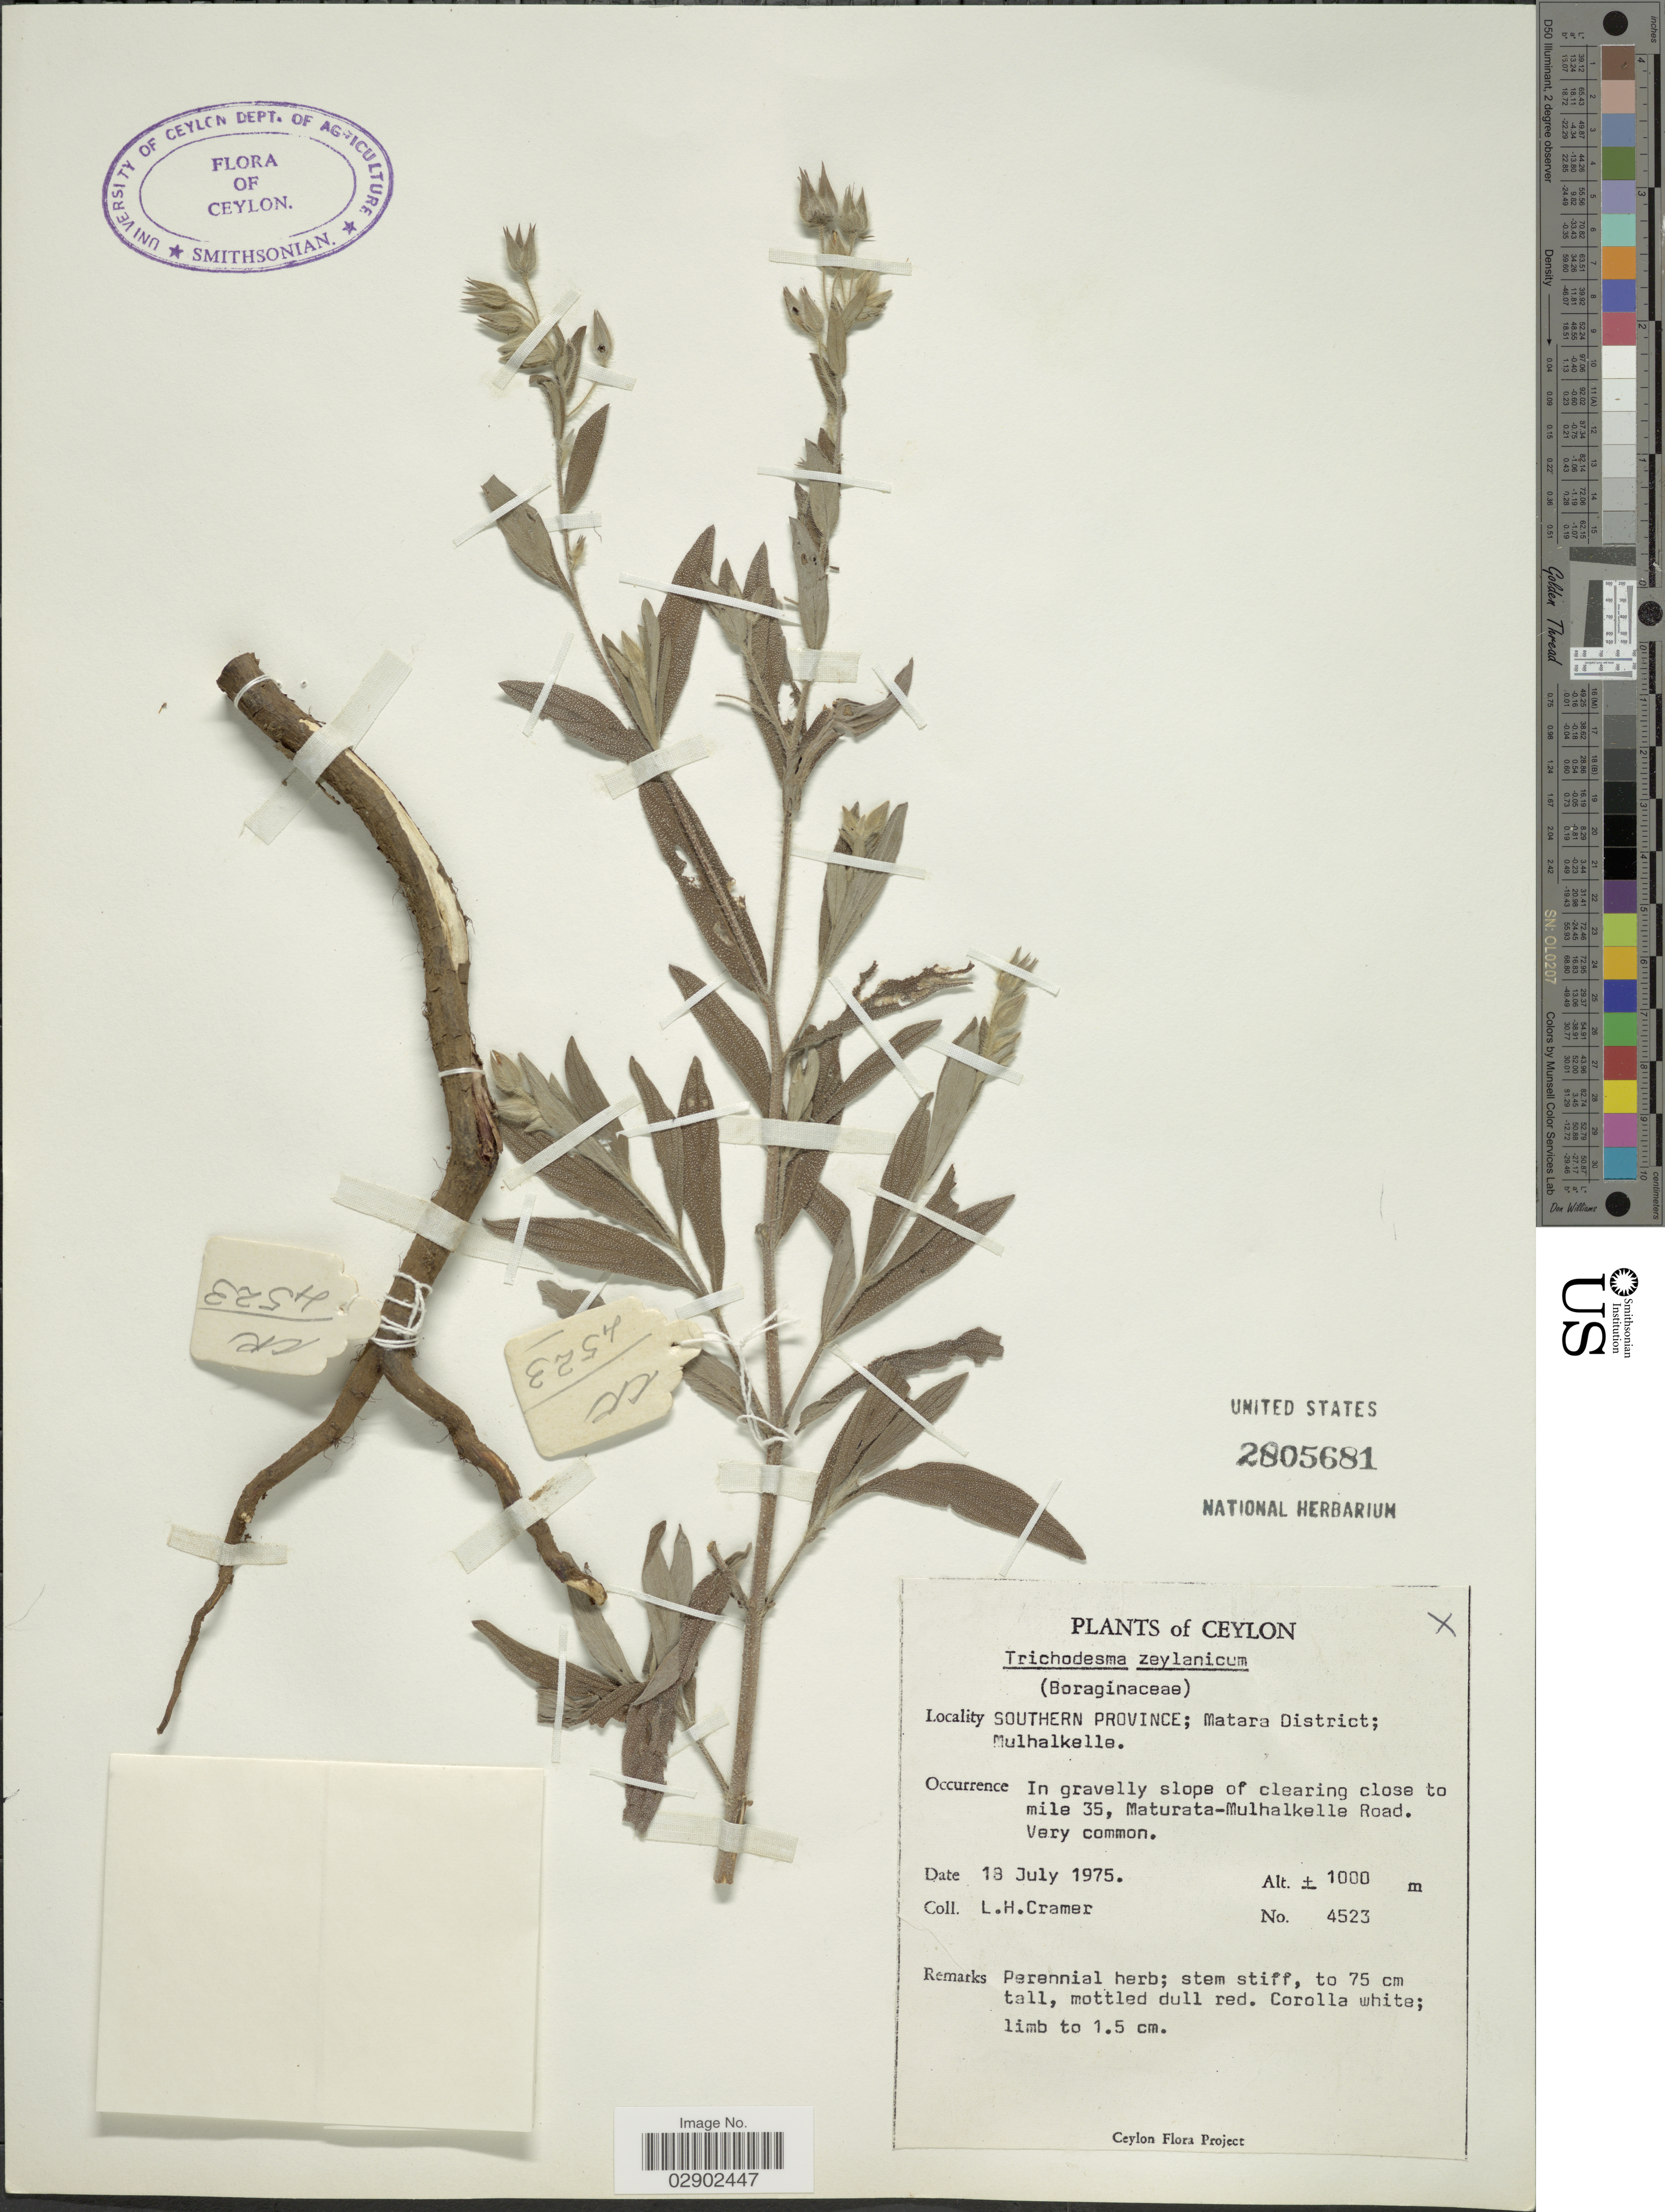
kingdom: Plantae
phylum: Tracheophyta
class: Magnoliopsida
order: Boraginales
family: Boraginaceae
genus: Trichodesma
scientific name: Trichodesma zeylanicum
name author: (Burm. f.) R. Br.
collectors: L. H. Cramer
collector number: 4523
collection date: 1975-07-18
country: Sri Lanka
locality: Ceylon. Southern Province; Matara District; Mulhalkelle. In gravelly slope of clearing close to mile 35, Mutarata-Mulhalkelle Road.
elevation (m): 1000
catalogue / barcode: US 2805681